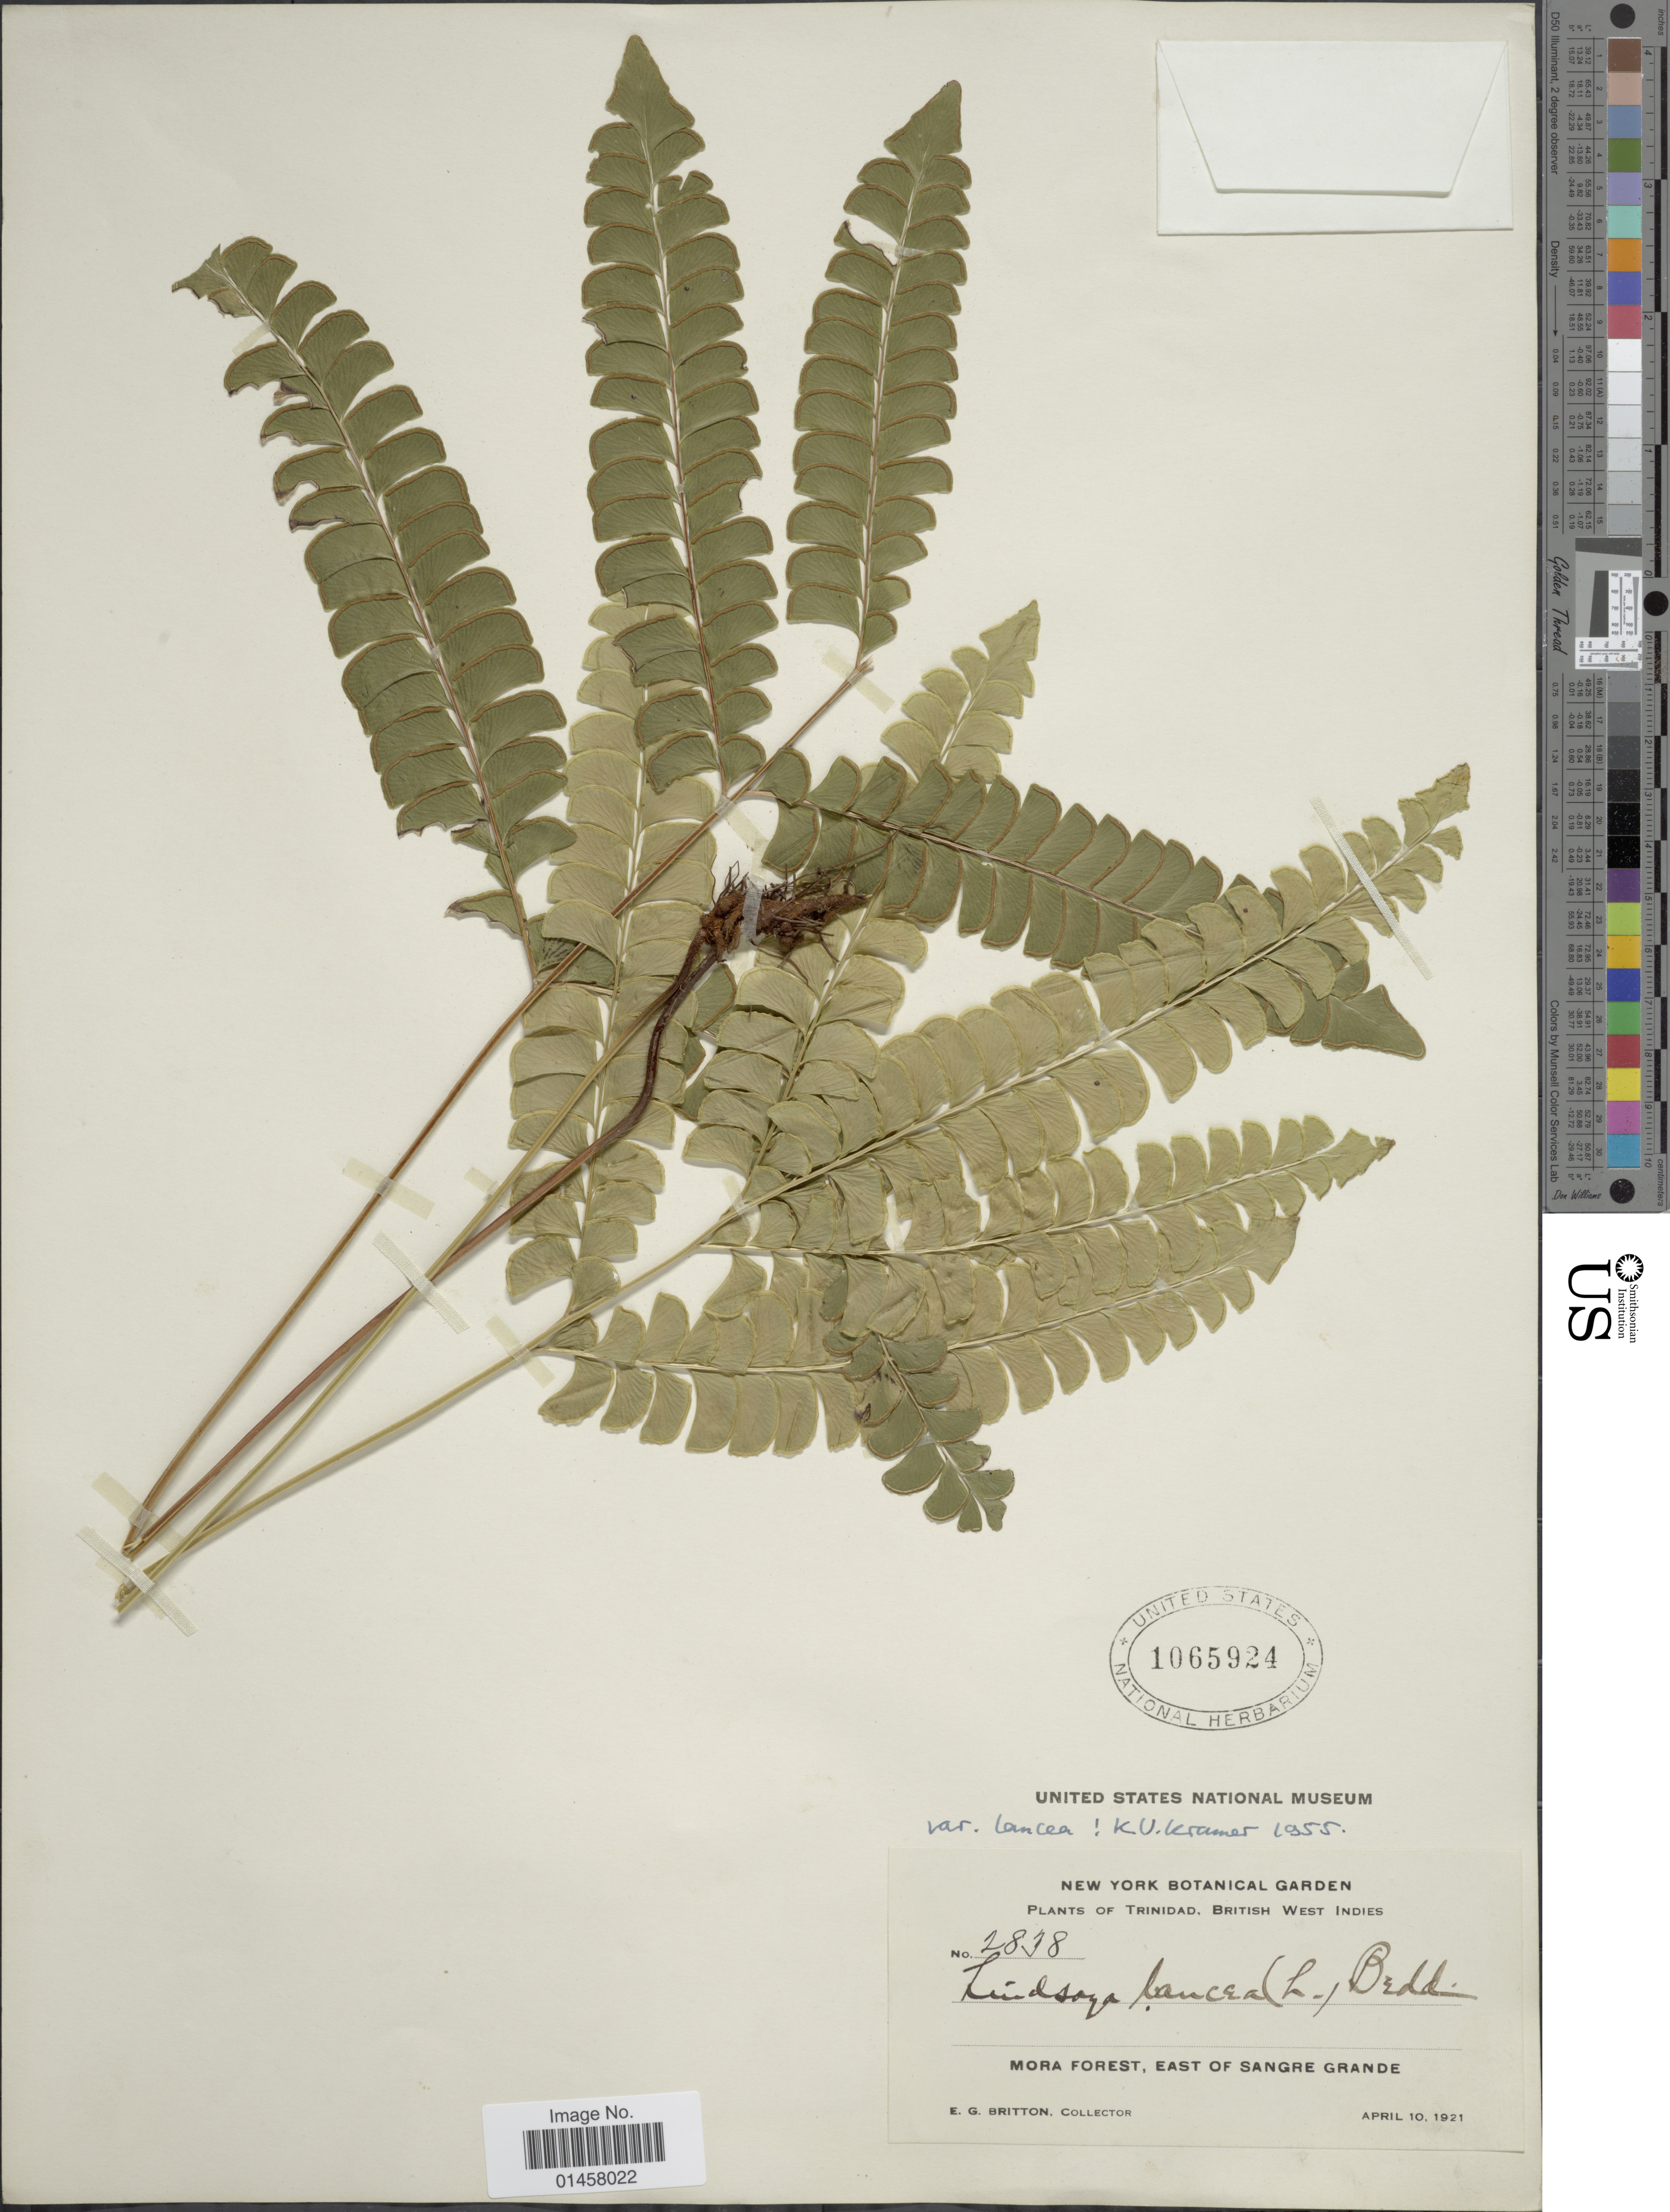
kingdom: Plantae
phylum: Tracheophyta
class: Polypodiopsida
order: Polypodiales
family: Lindsaeaceae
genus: Lindsaea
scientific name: Lindsaea lancea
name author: (L.) Bedd.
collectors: E. G. Britton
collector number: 2838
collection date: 1921-04-10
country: Trinidad and Tobago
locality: Trinidad, British West Indies, Mora forest, East of Sangre Grande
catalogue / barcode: US 1065924